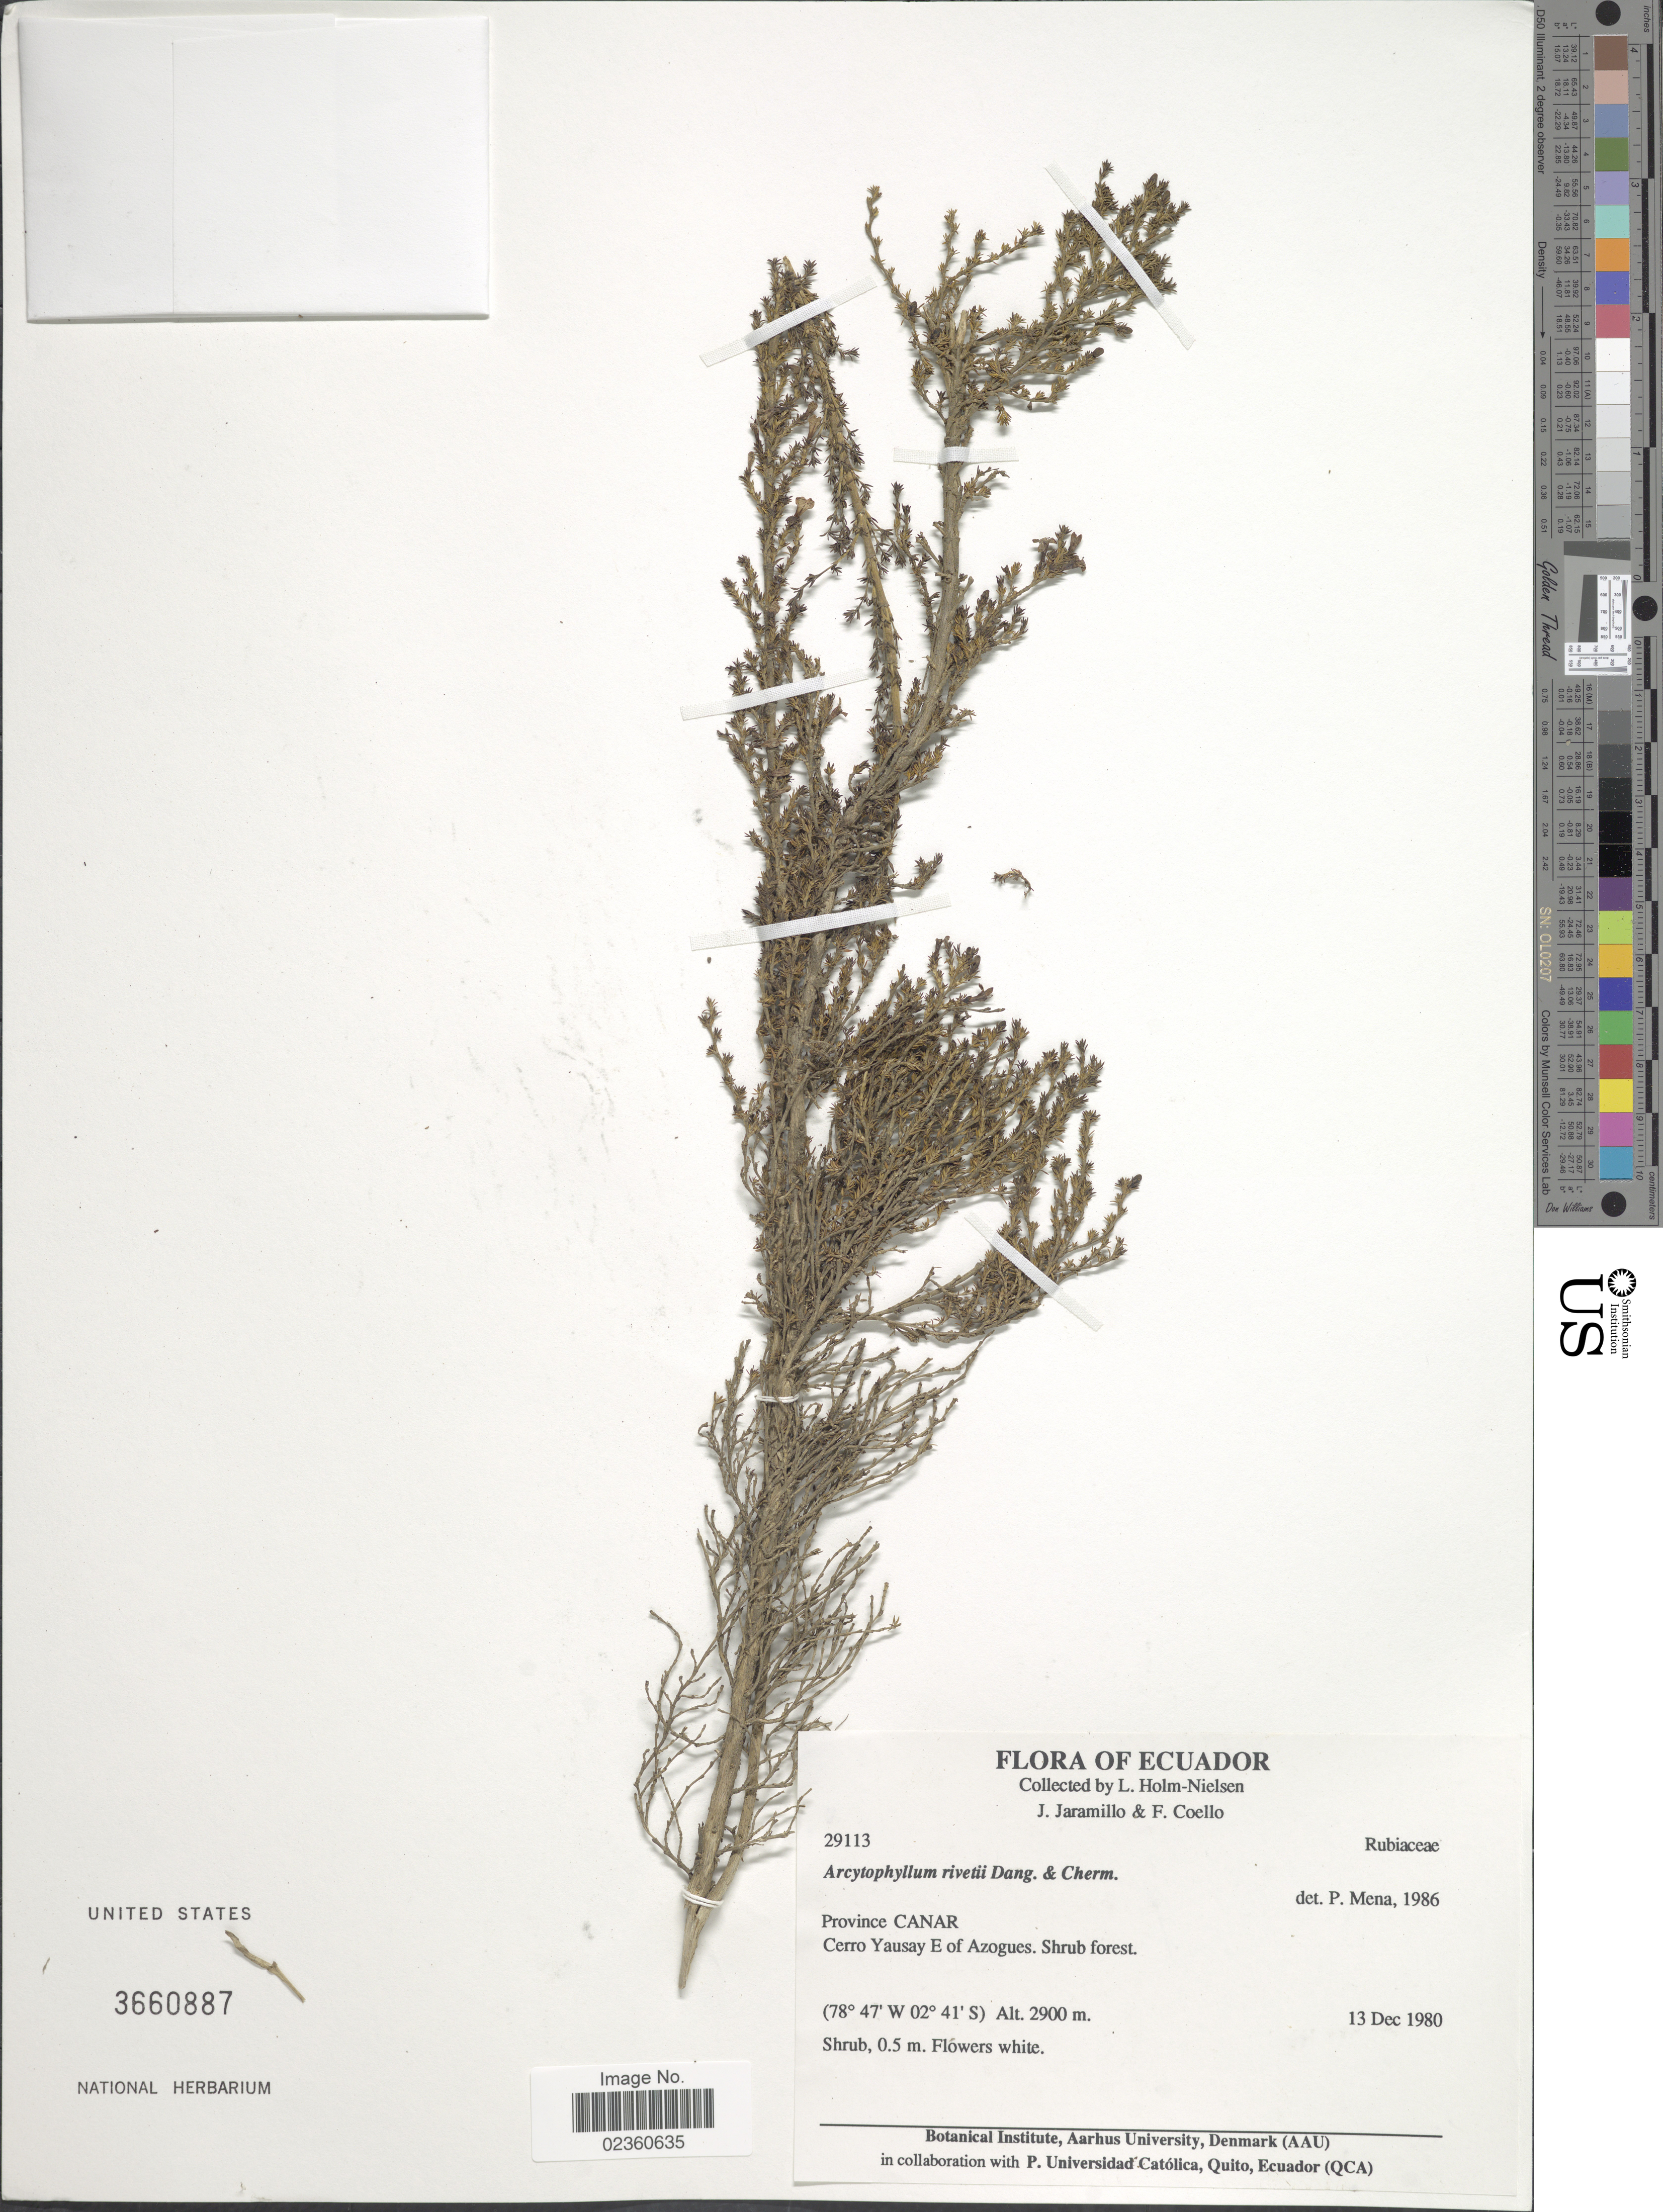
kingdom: Plantae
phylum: Tracheophyta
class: Magnoliopsida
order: Gentianales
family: Rubiaceae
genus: Arcytophyllum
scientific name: Arcytophyllum rivetii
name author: Danguy & Cherm.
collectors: L. Holm-Nielsen, J. Jaramillo & F. Coello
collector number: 29113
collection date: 1980-12-13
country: Ecuador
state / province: Cañar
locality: Cerro Yausay E of Azogues. Shrub forest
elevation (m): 2900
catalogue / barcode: US 3660887